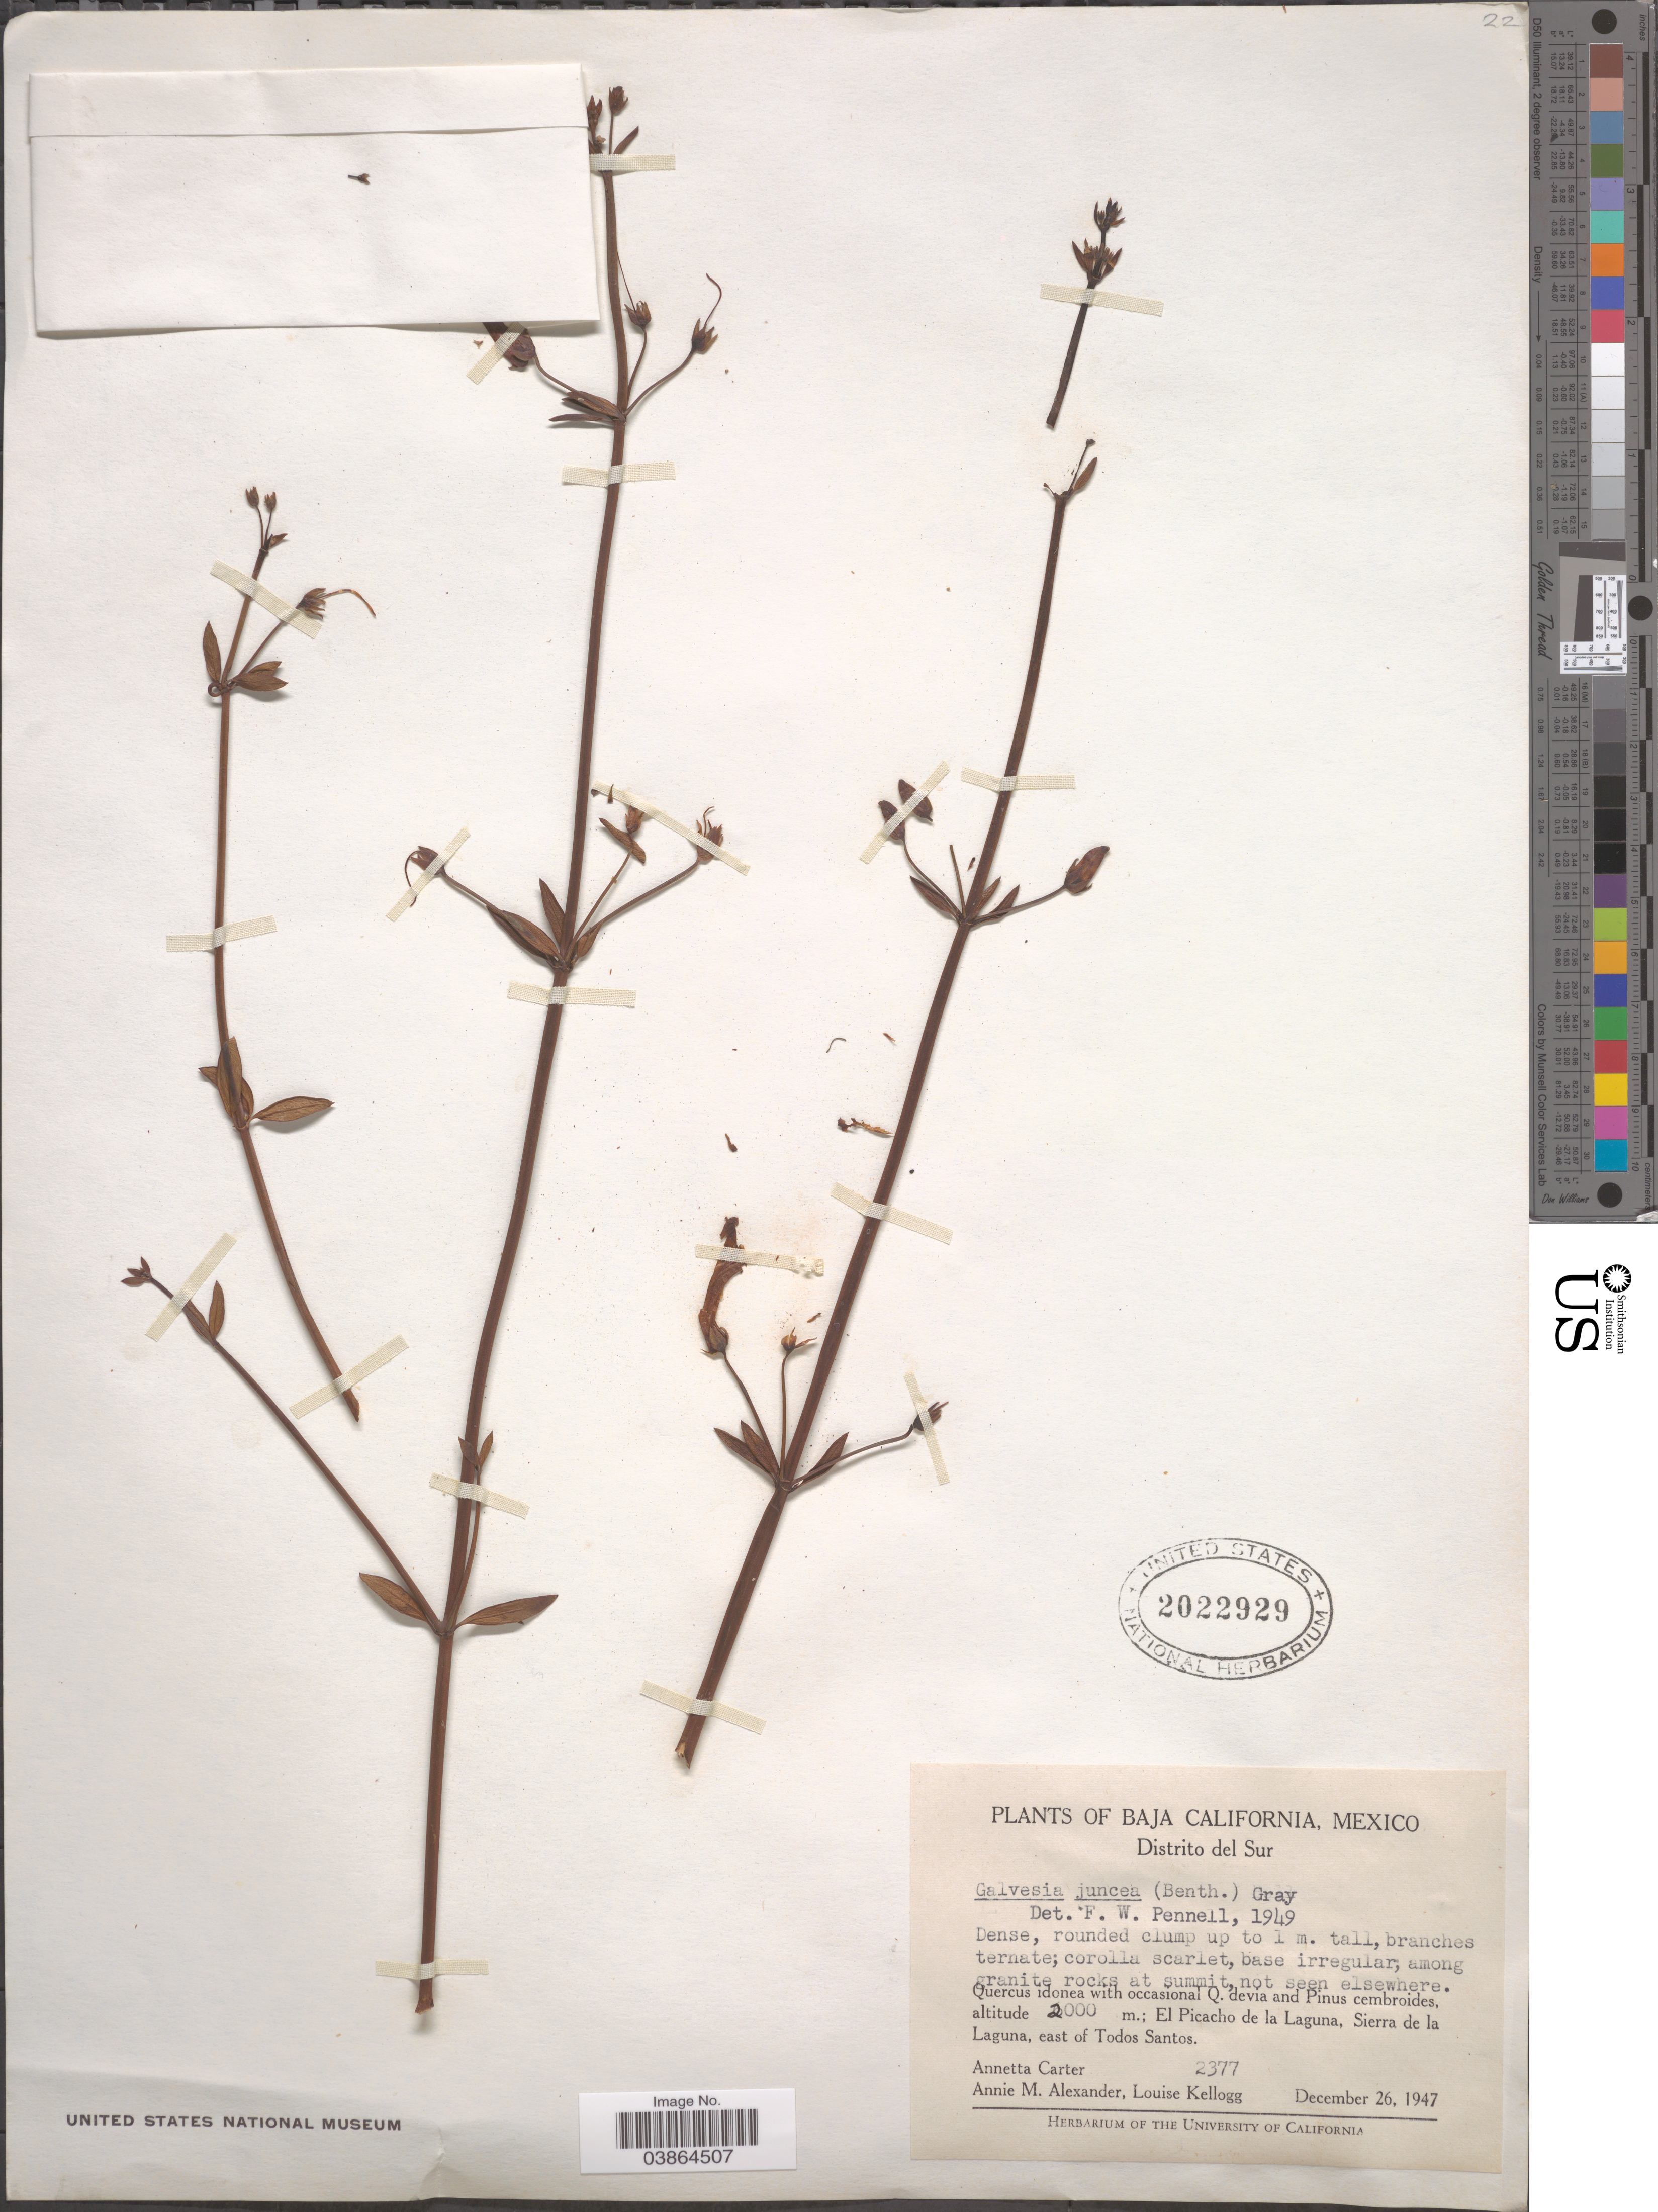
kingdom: Plantae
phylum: Tracheophyta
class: Magnoliopsida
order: Lamiales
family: Plantaginaceae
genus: Gambelia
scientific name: Gambelia juncea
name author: (Benth.) D.A. Sutton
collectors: A. Carter, A. M. Alexander & L. Kellogg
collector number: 2377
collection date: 1947-12-26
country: Mexico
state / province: Baja California Sur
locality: Distrito del Sur. El Picacho de la Laguna, Sierra de la Laguna, east of Todos Santos.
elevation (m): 2000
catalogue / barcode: US 2022929